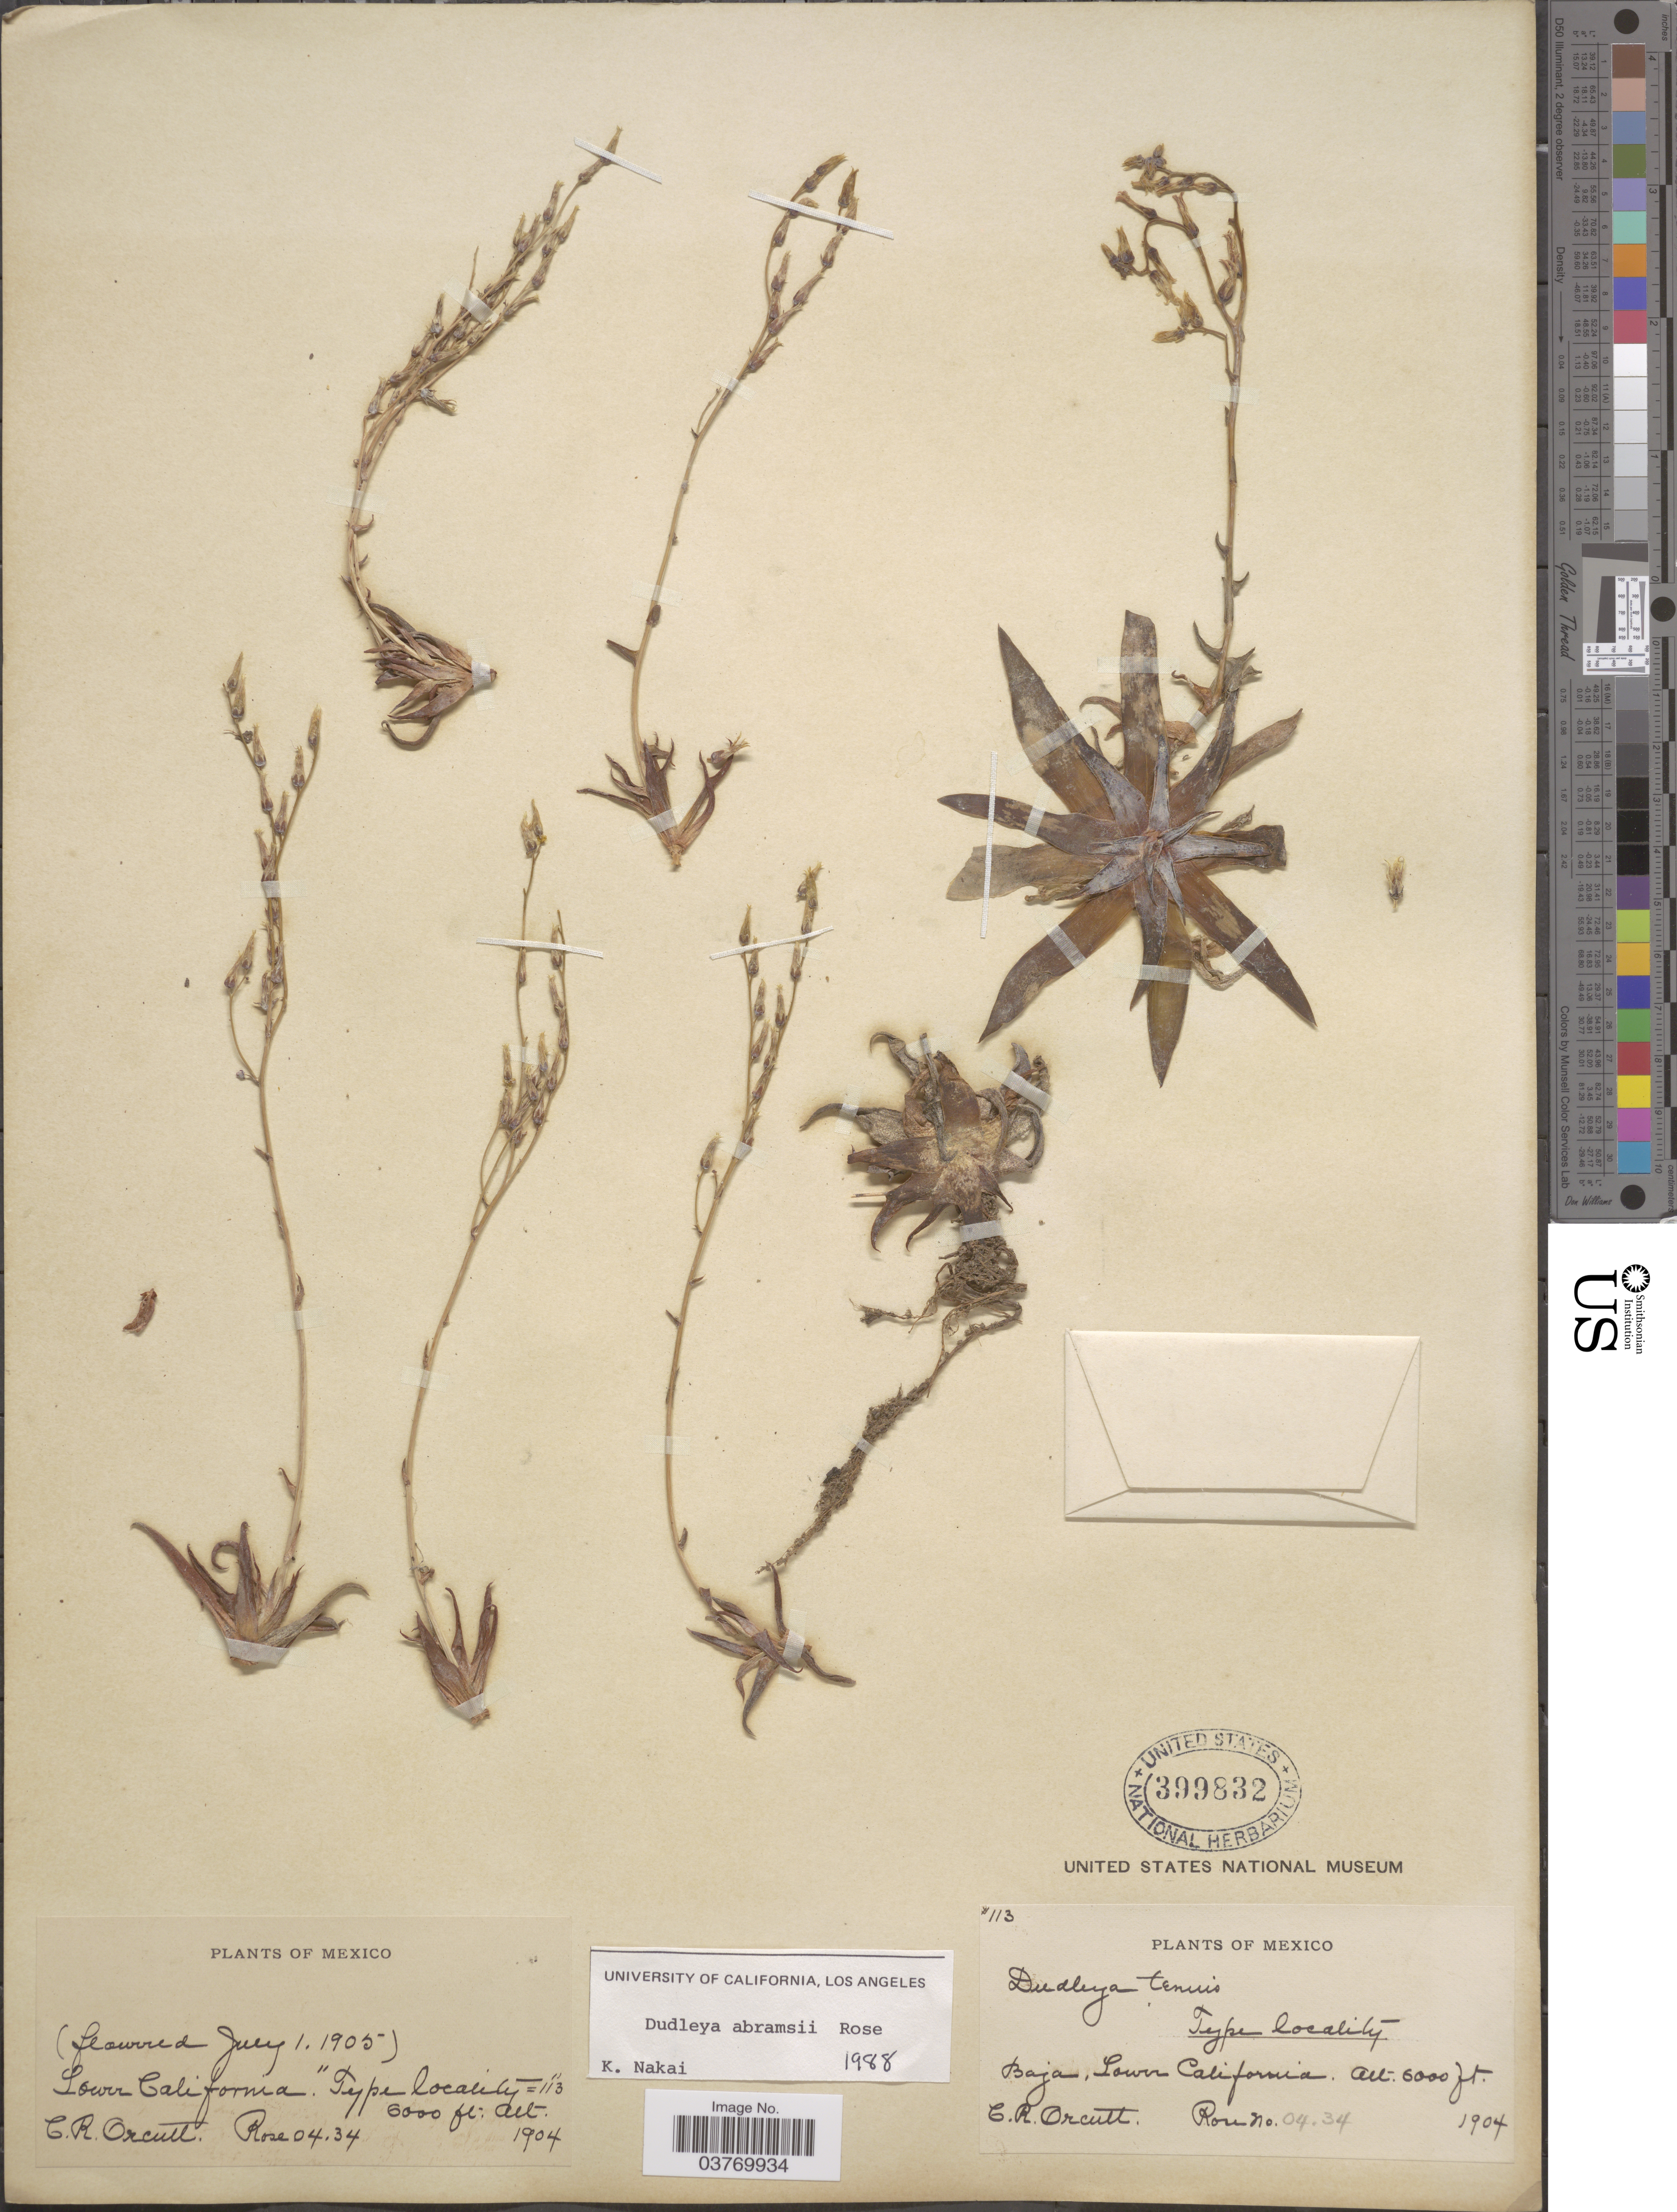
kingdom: Plantae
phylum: Tracheophyta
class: Magnoliopsida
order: Saxifragales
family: Crassulaceae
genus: Dudleya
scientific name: Dudleya abramsii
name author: Rose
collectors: C. R. Orcutt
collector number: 113/Rose 0434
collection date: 1904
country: Mexico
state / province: Baja California Norte / Baja California Sur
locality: Lower California.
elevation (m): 1829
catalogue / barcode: US 399832